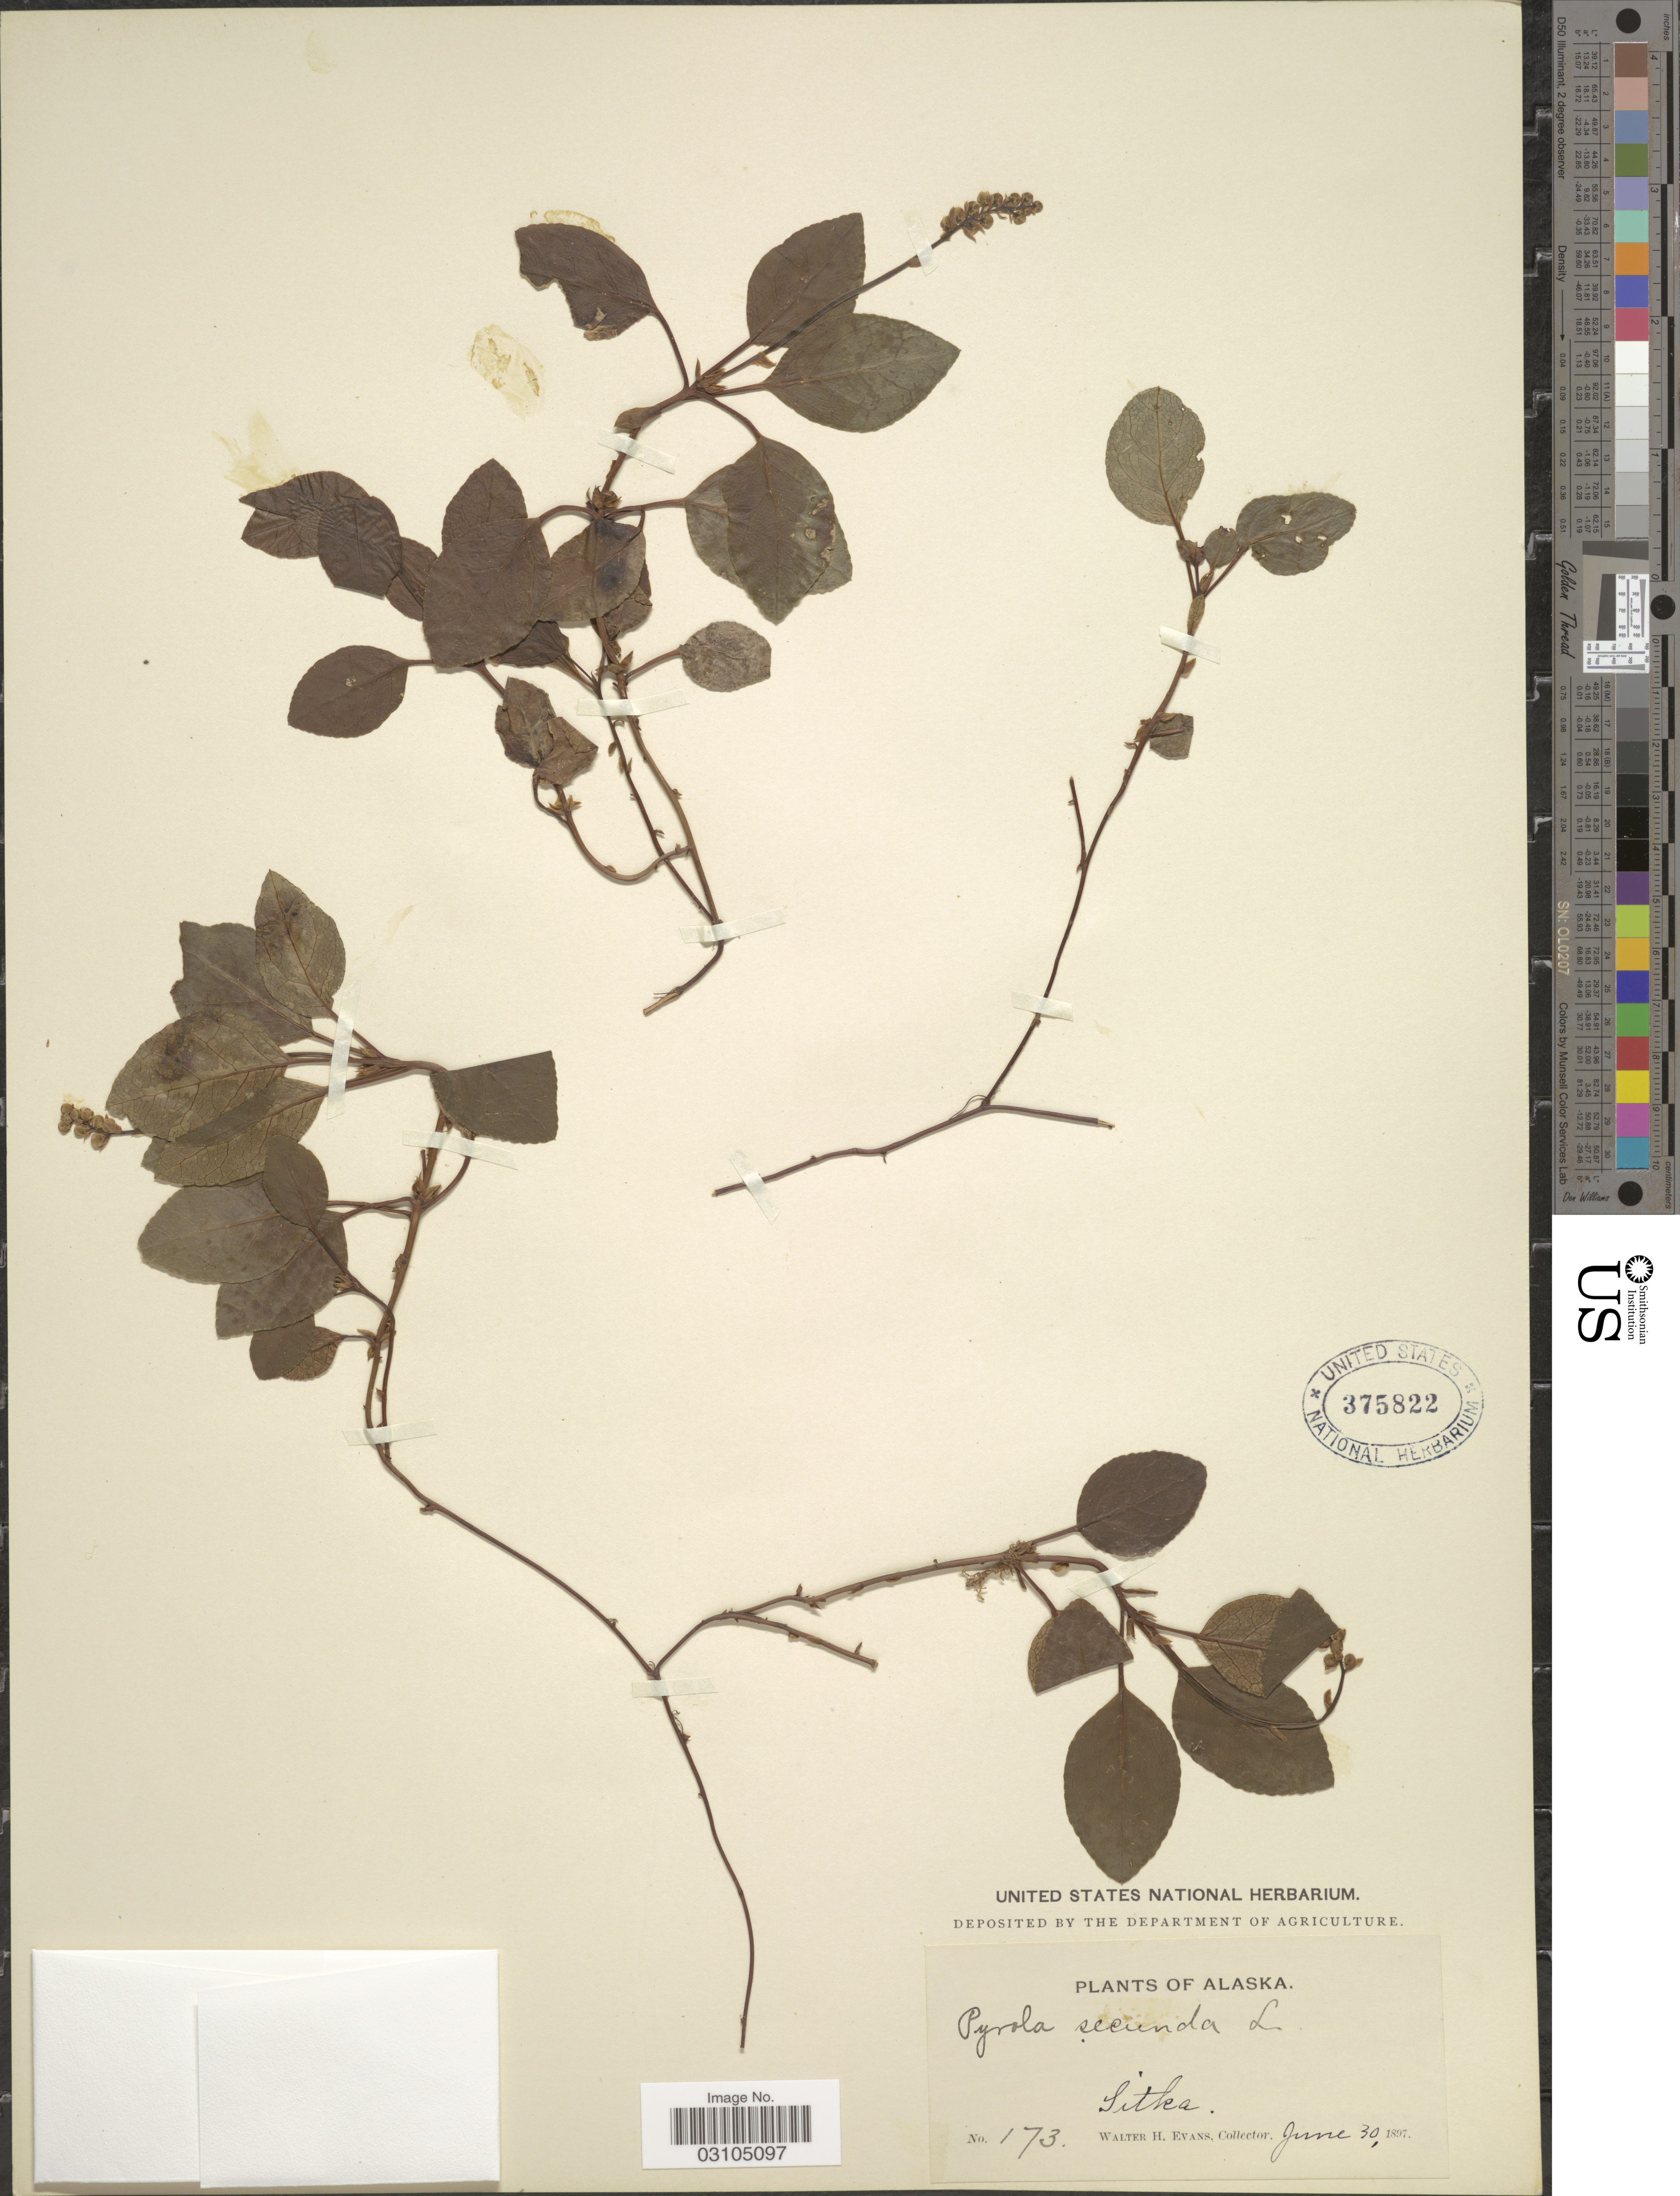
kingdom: Plantae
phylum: Tracheophyta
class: Magnoliopsida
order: Ericales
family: Ericaceae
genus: Orthilia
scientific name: Orthilia secunda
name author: (L.) House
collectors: W. H. Evans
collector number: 173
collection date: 1897-06-30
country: United States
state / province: Alaska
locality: Sitka.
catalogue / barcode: US 375822